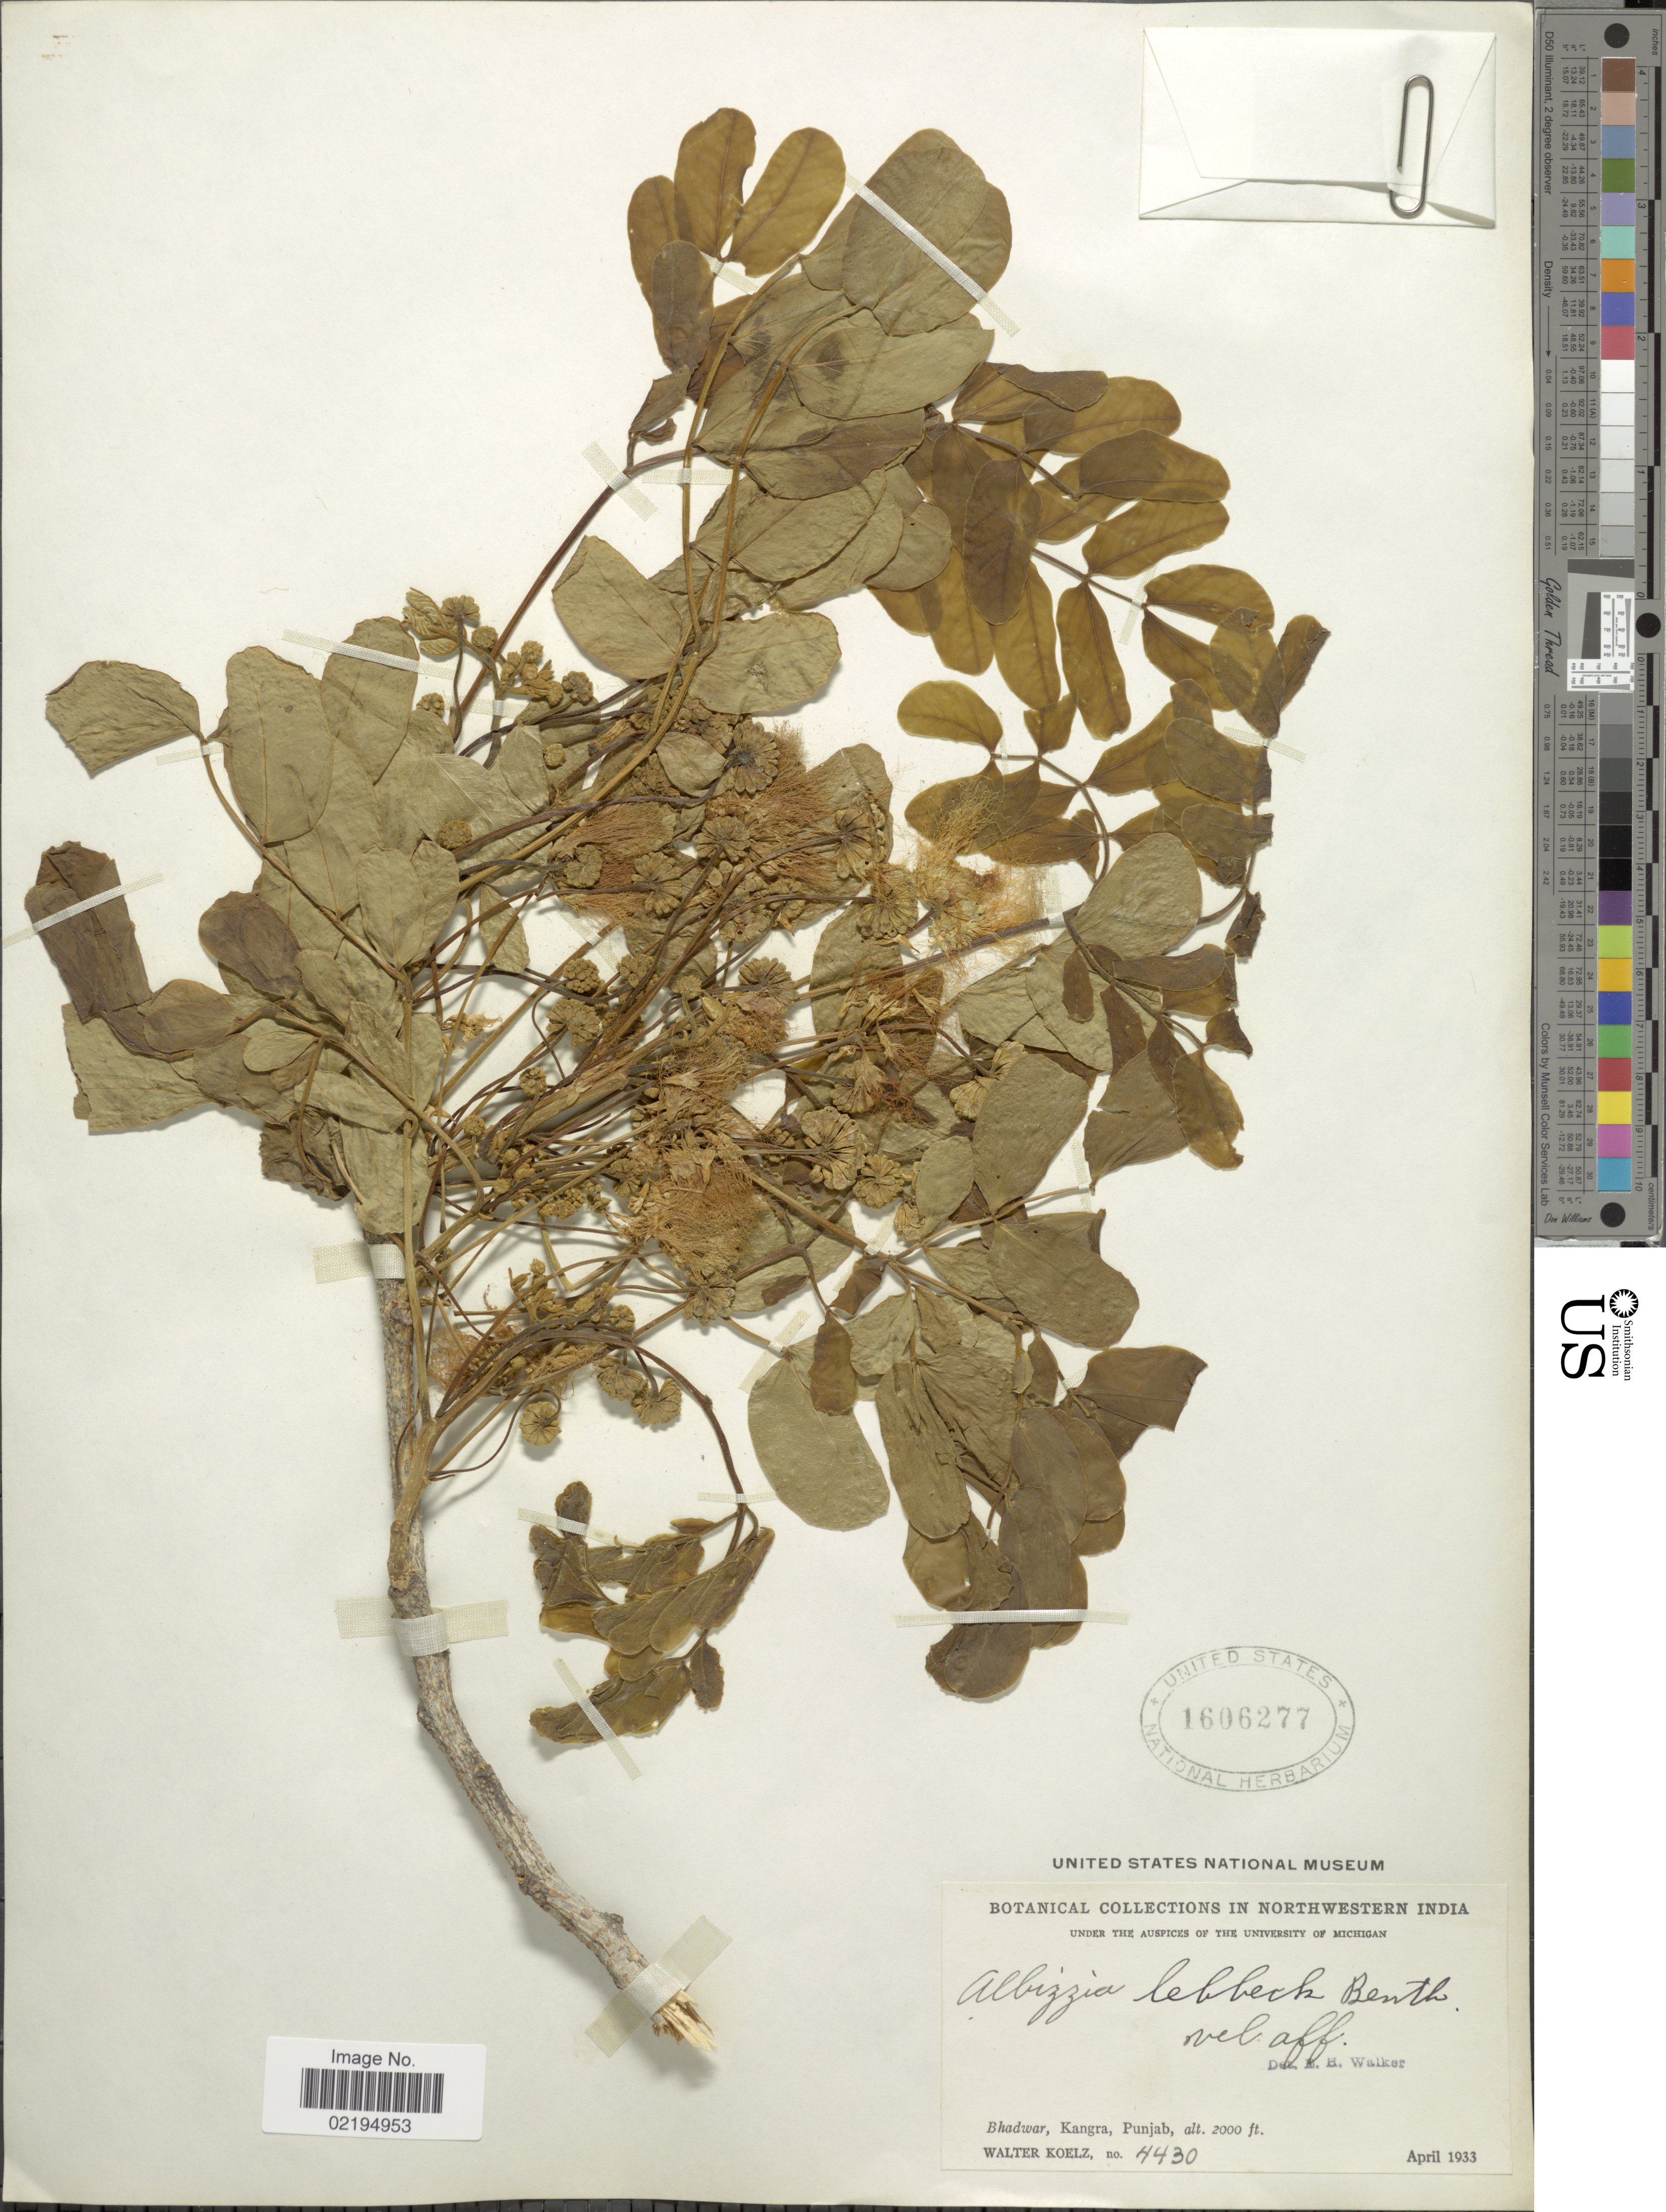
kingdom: Plantae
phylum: Tracheophyta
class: Magnoliopsida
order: Fabales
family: Fabaceae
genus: Albizia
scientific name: Albizia lebbeck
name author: (L.) Benth.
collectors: W. N. Koelz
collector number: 4430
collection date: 1933-04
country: India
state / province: Himachal Pradesh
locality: Northwestern India, Bhadwar, Kangra.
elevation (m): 610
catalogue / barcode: US 1606277